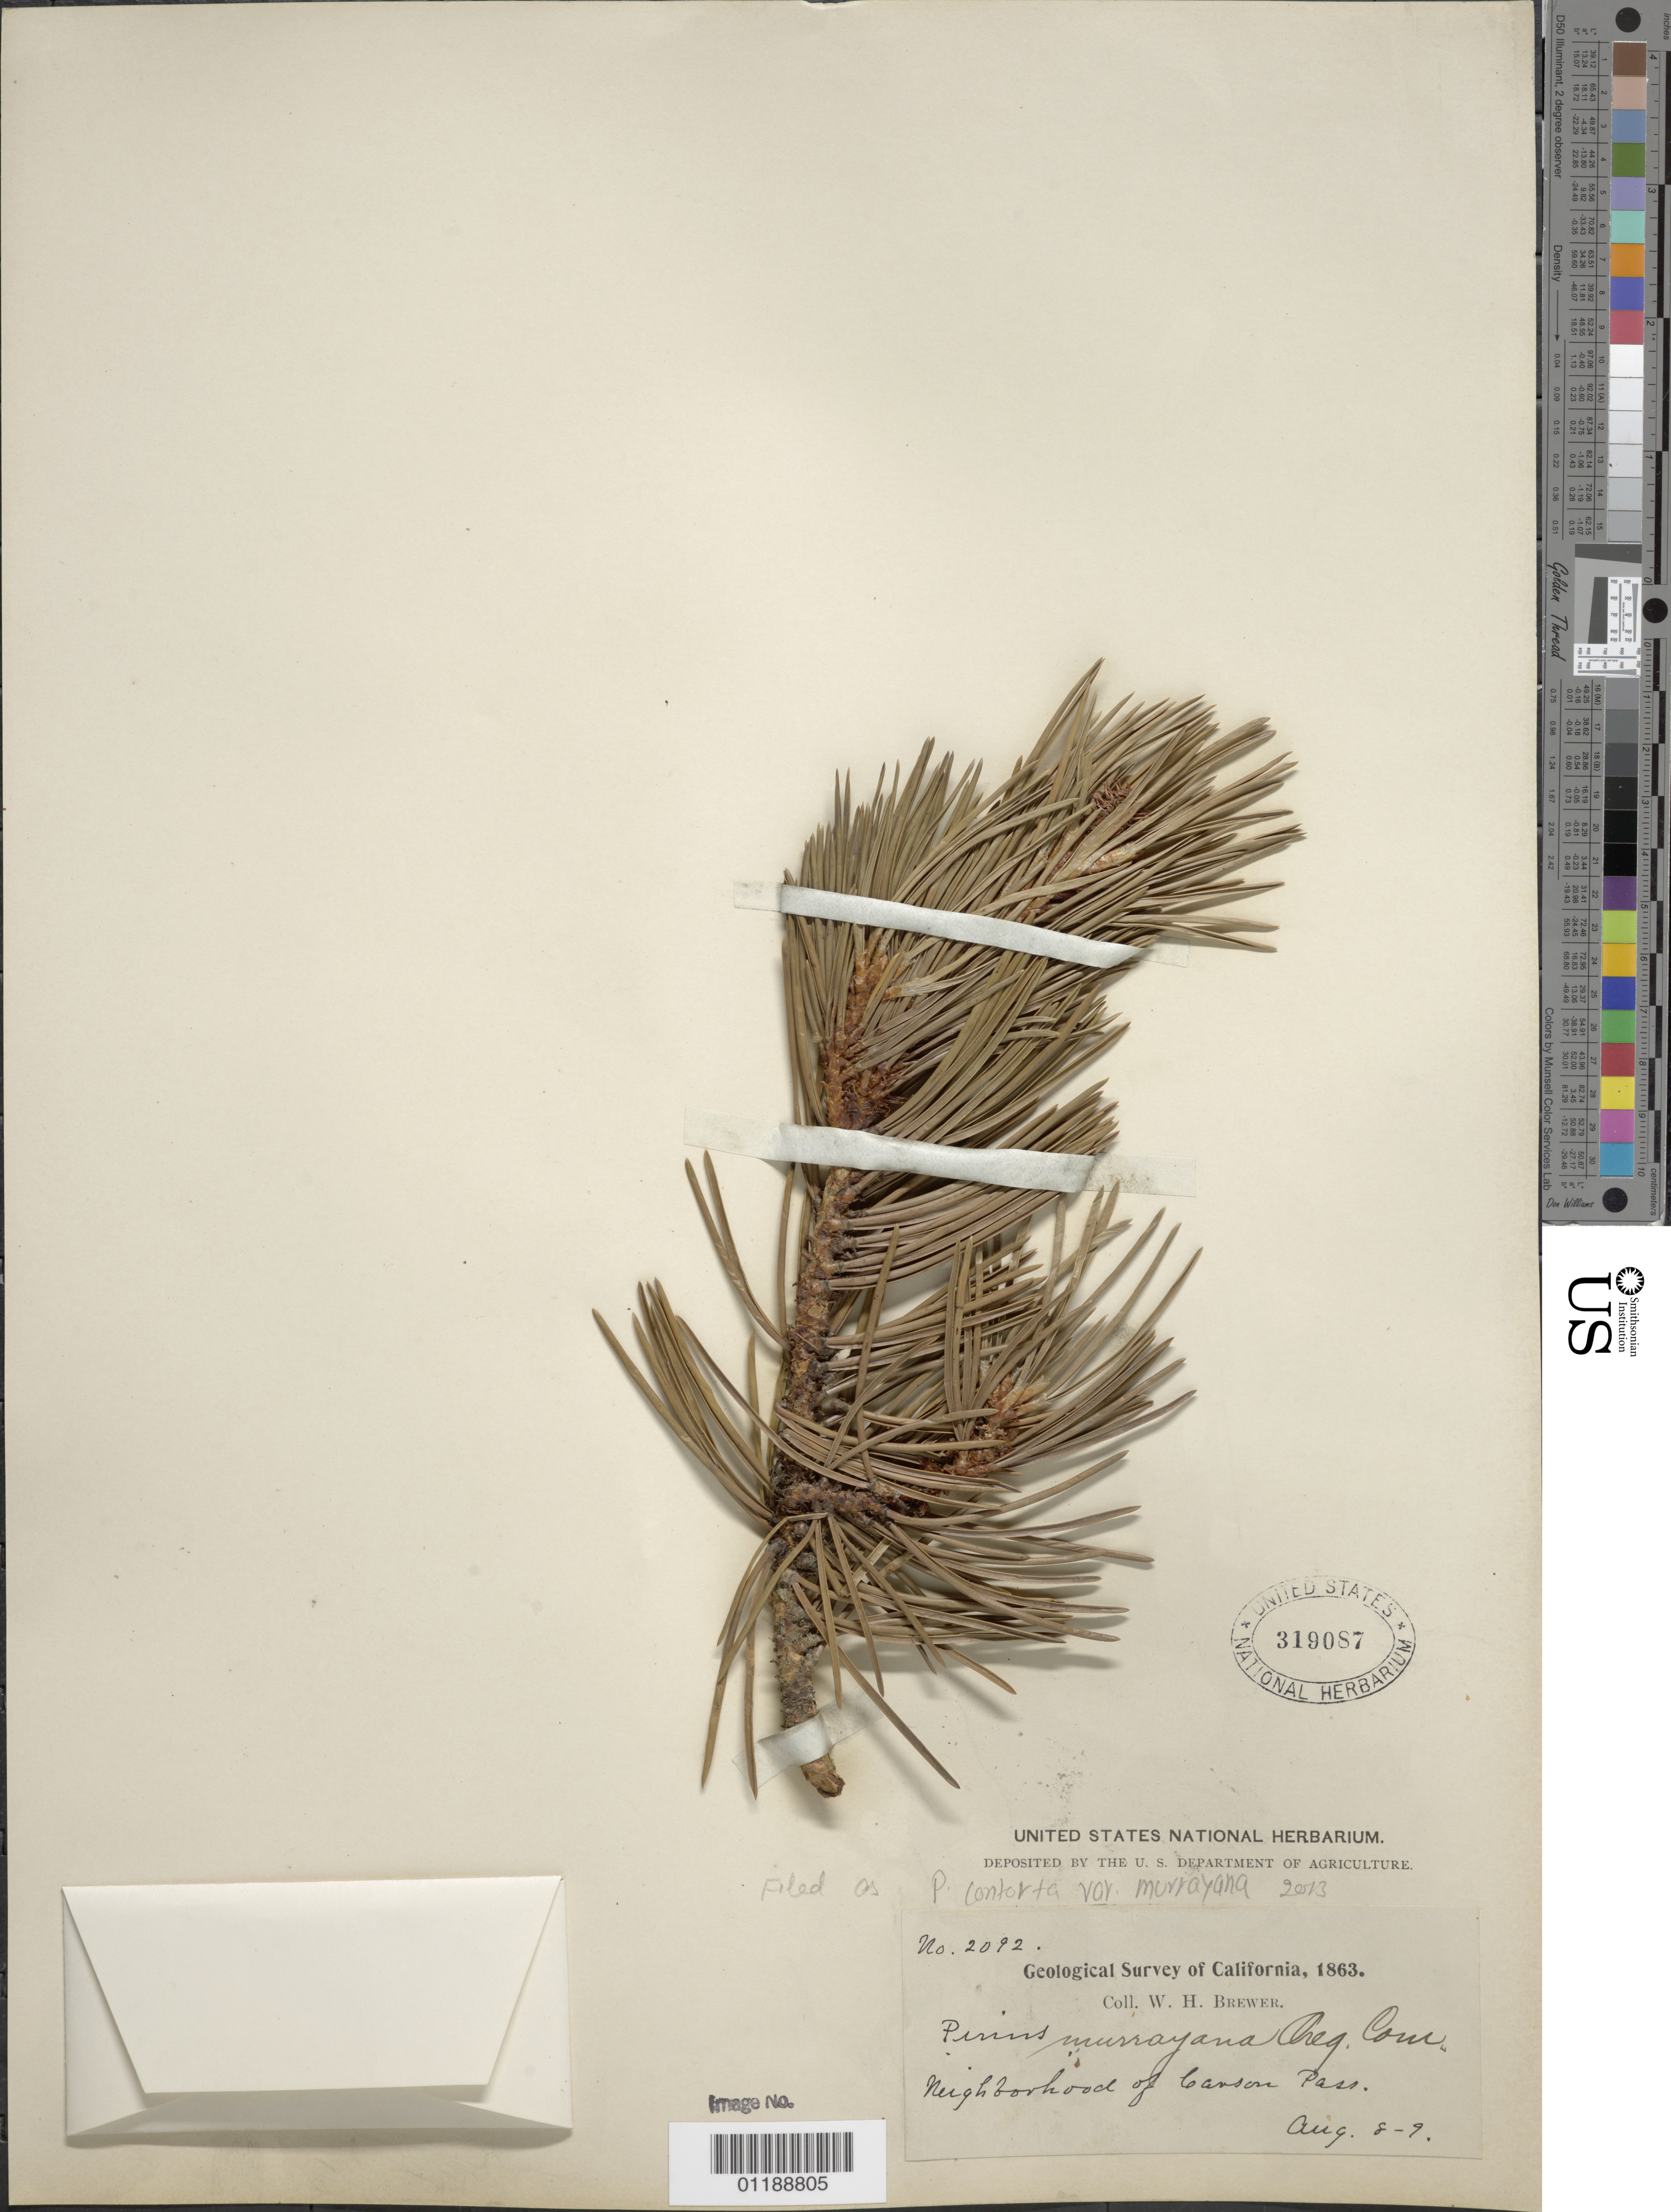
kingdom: Plantae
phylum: Tracheophyta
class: Pinopsida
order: Pinales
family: Pinaceae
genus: Pinus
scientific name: Pinus contorta var. murrayana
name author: (Balf.) S. Watson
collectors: W. H. Brewer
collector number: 2092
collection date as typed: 08 Aug 1863 to 09 Aug 1863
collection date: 1863-08-08/1863-08-09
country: United States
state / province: California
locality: Neighborhood of Carson Pass.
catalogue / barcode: US 319087